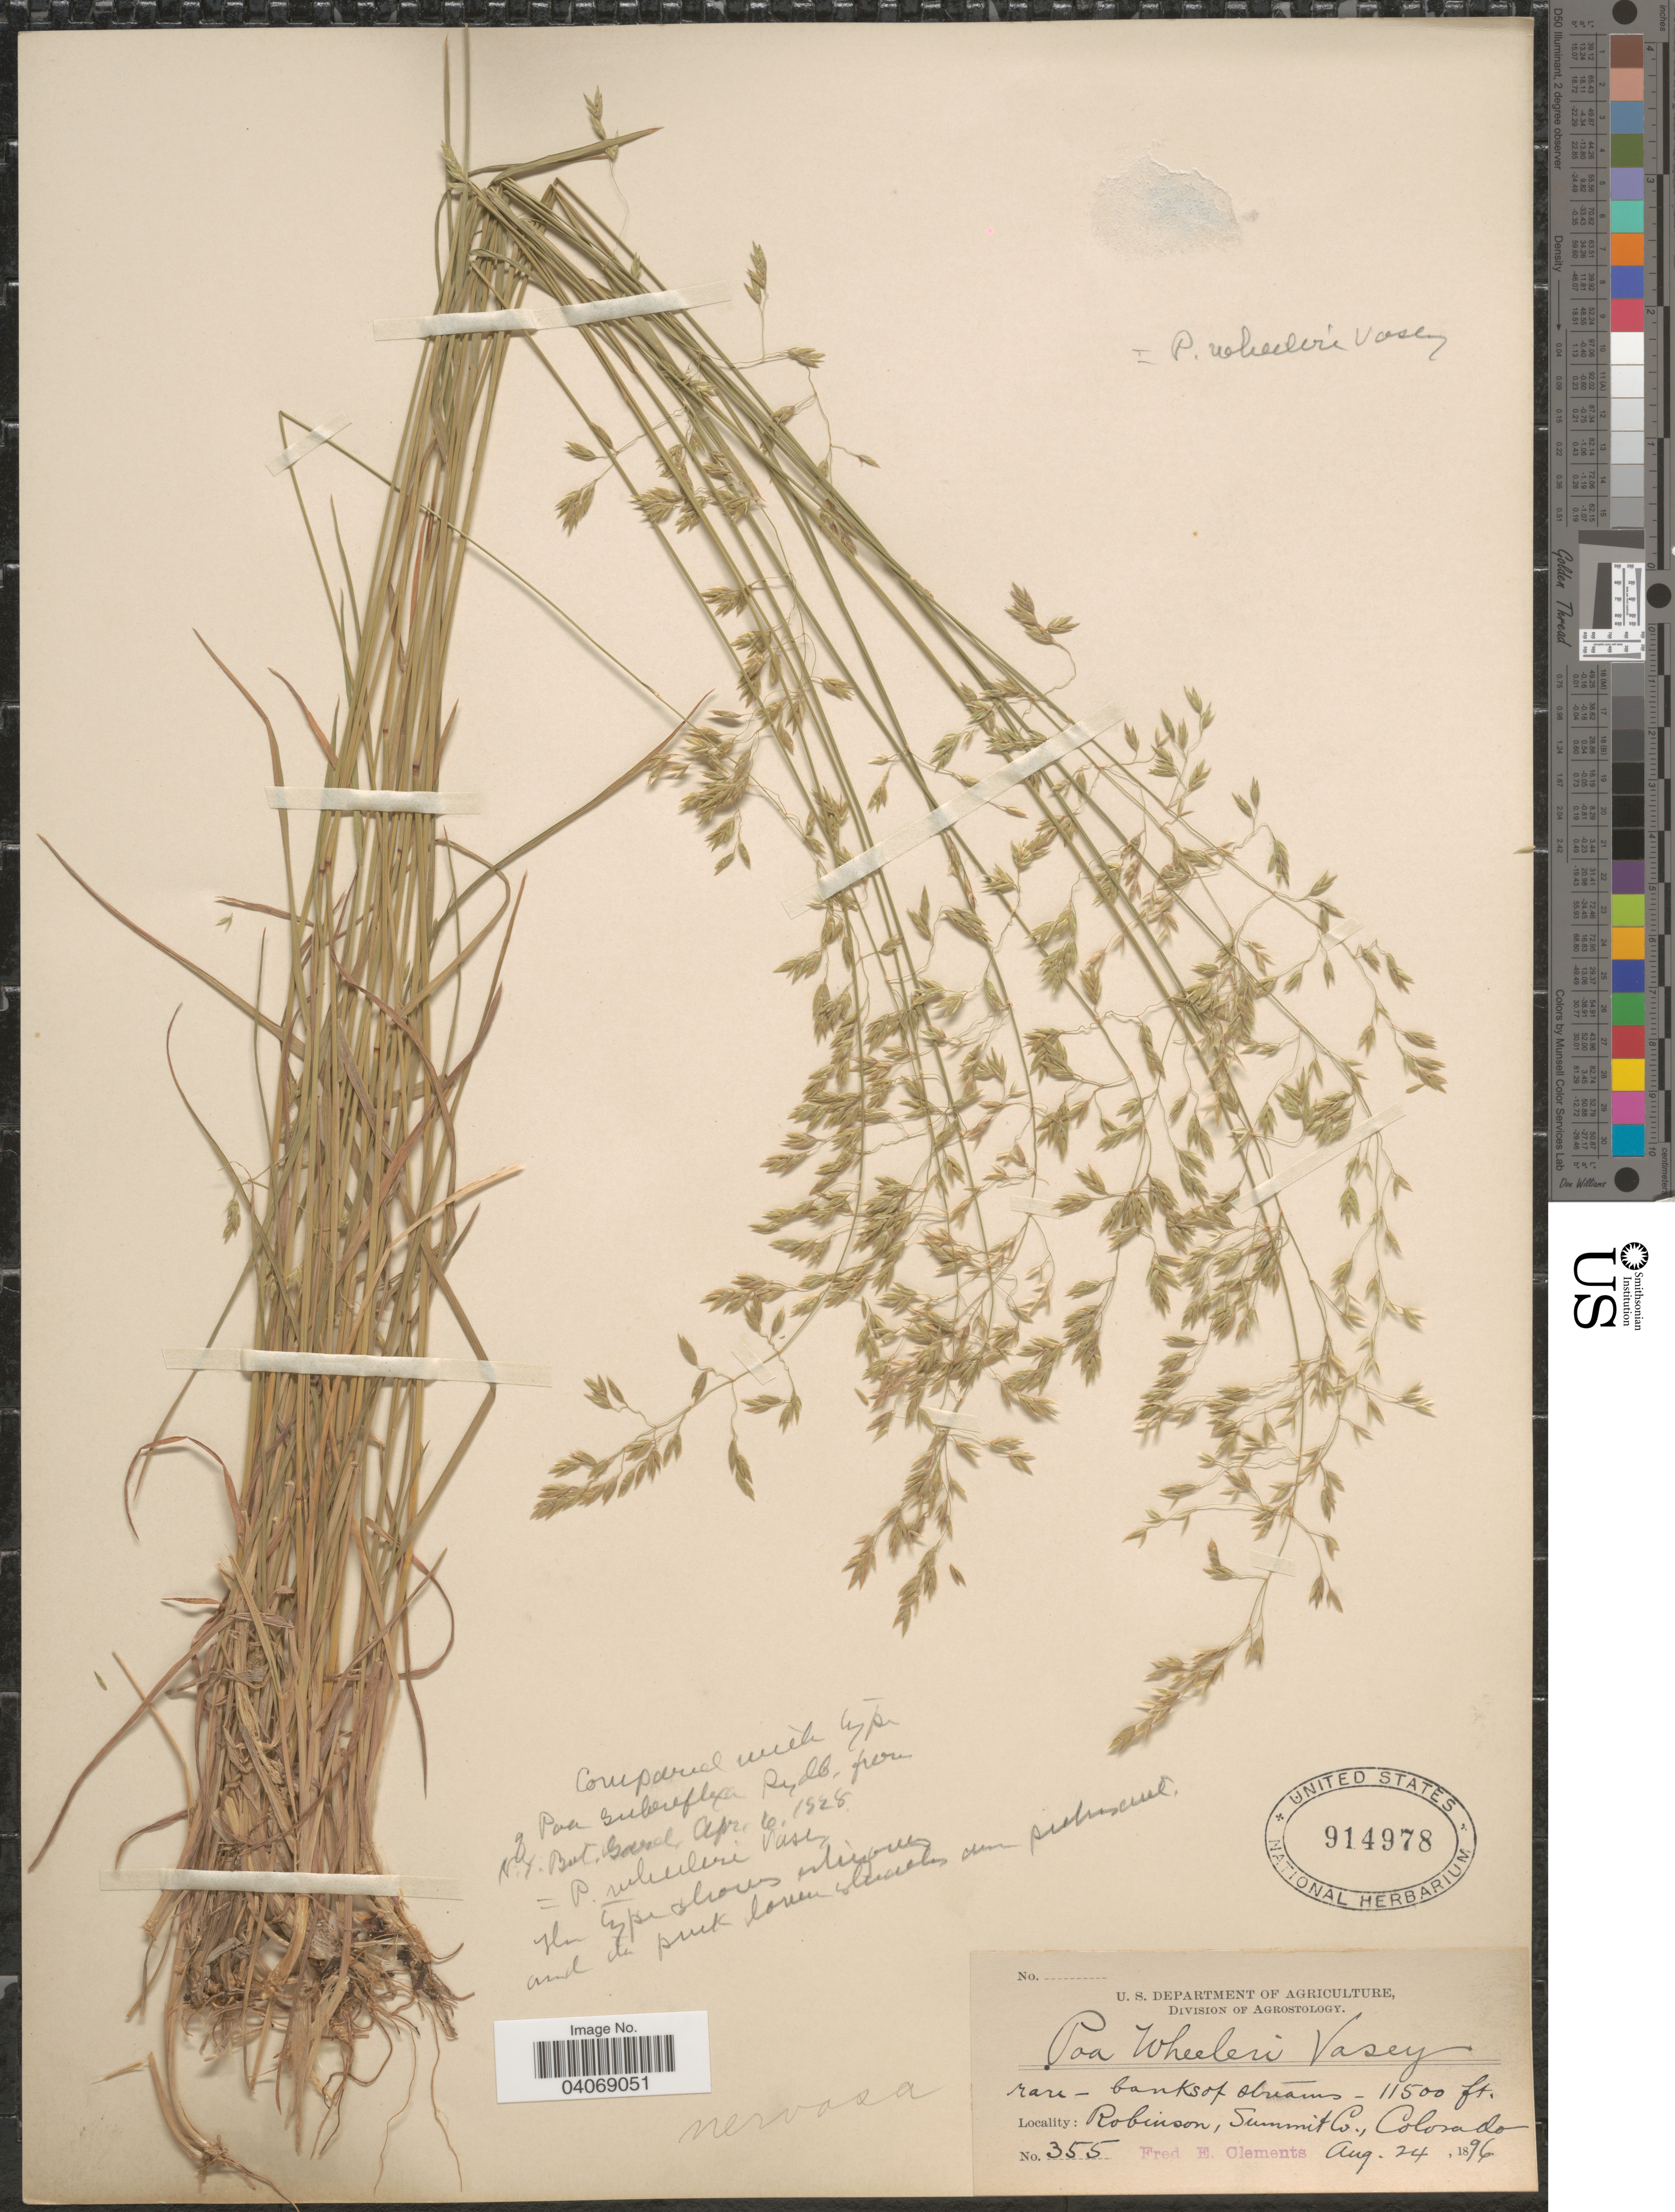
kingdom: Plantae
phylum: Tracheophyta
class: Liliopsida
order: Poales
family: Poaceae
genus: Poa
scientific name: Poa wheeleri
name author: Vasey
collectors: F. E. Clements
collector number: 355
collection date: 1896-08-24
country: United States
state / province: Colorado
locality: Rare-banks of streams. Robinson, Summit Co.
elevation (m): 3505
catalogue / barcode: US 914978